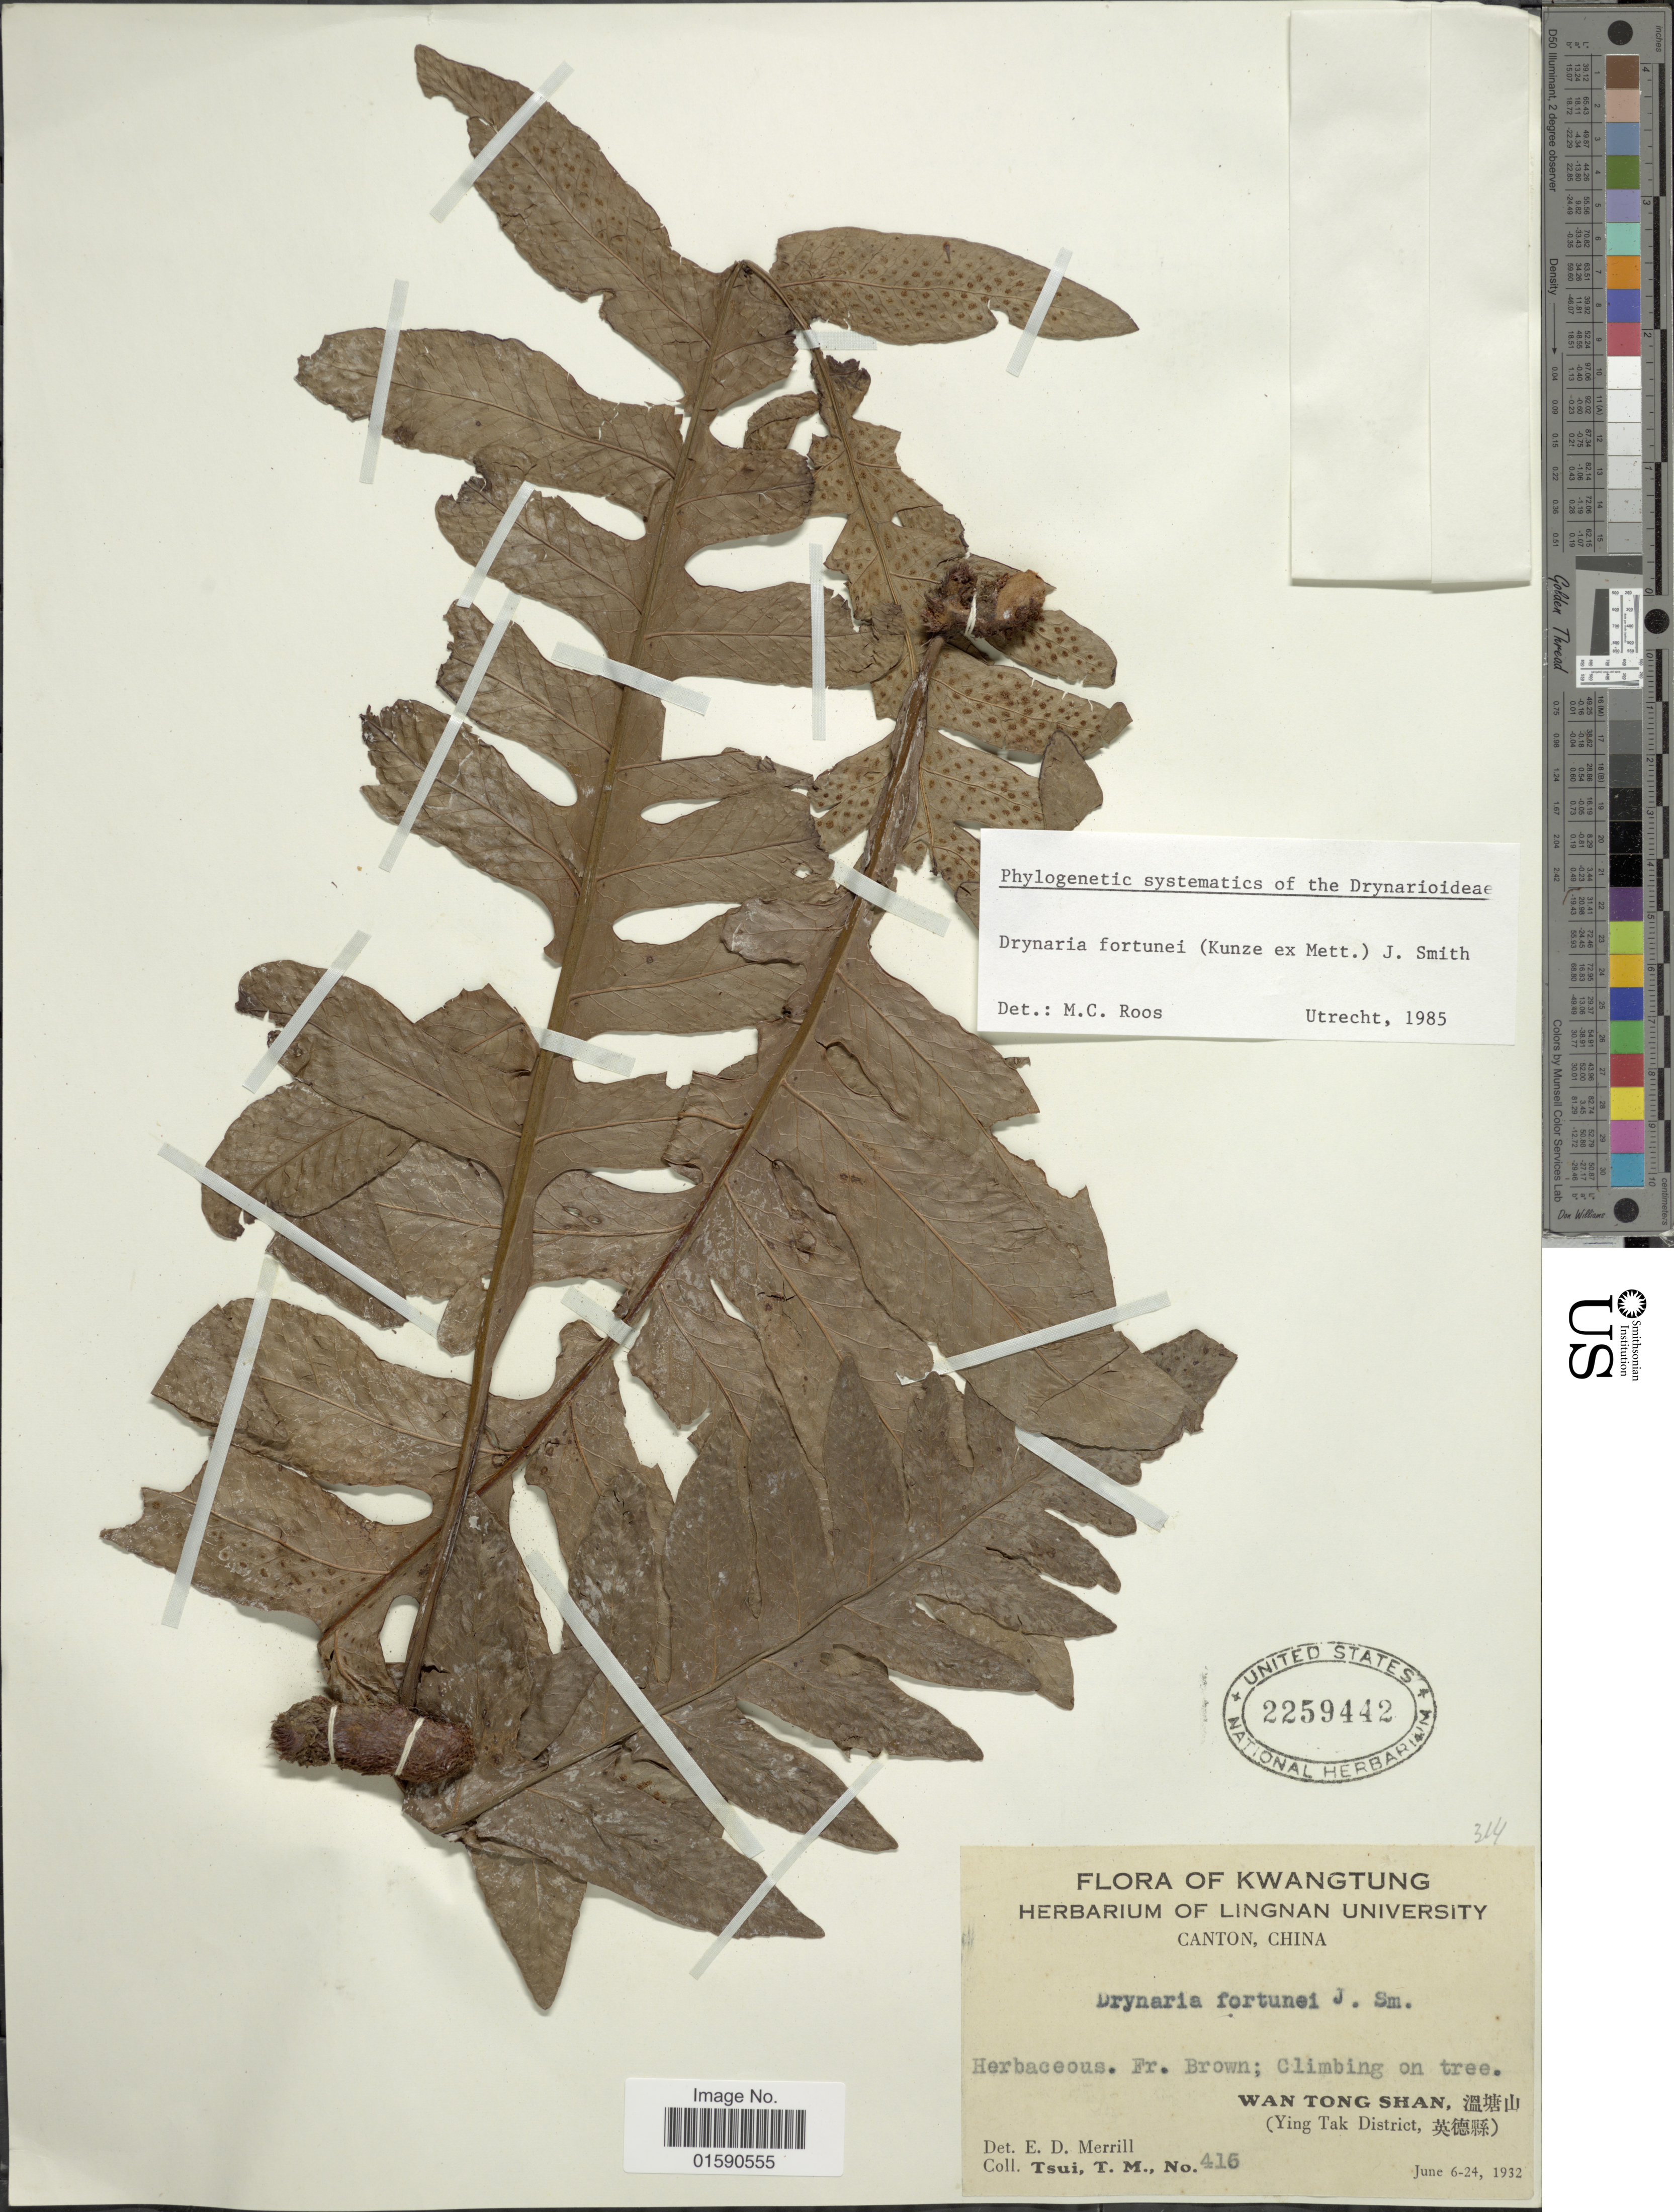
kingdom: Plantae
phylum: Tracheophyta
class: Polypodiopsida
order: Polypodiales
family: Polypodiaceae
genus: Drynaria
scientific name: Drynaria fortunei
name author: (Kunze ex Mett.) J. Sm.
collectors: T. Tsui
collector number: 416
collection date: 1932-06-06/1932-06-24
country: China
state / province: Guangdong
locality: Kwangtung. Wan Tong Shan (Ying Tak District)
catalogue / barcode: US 2259442